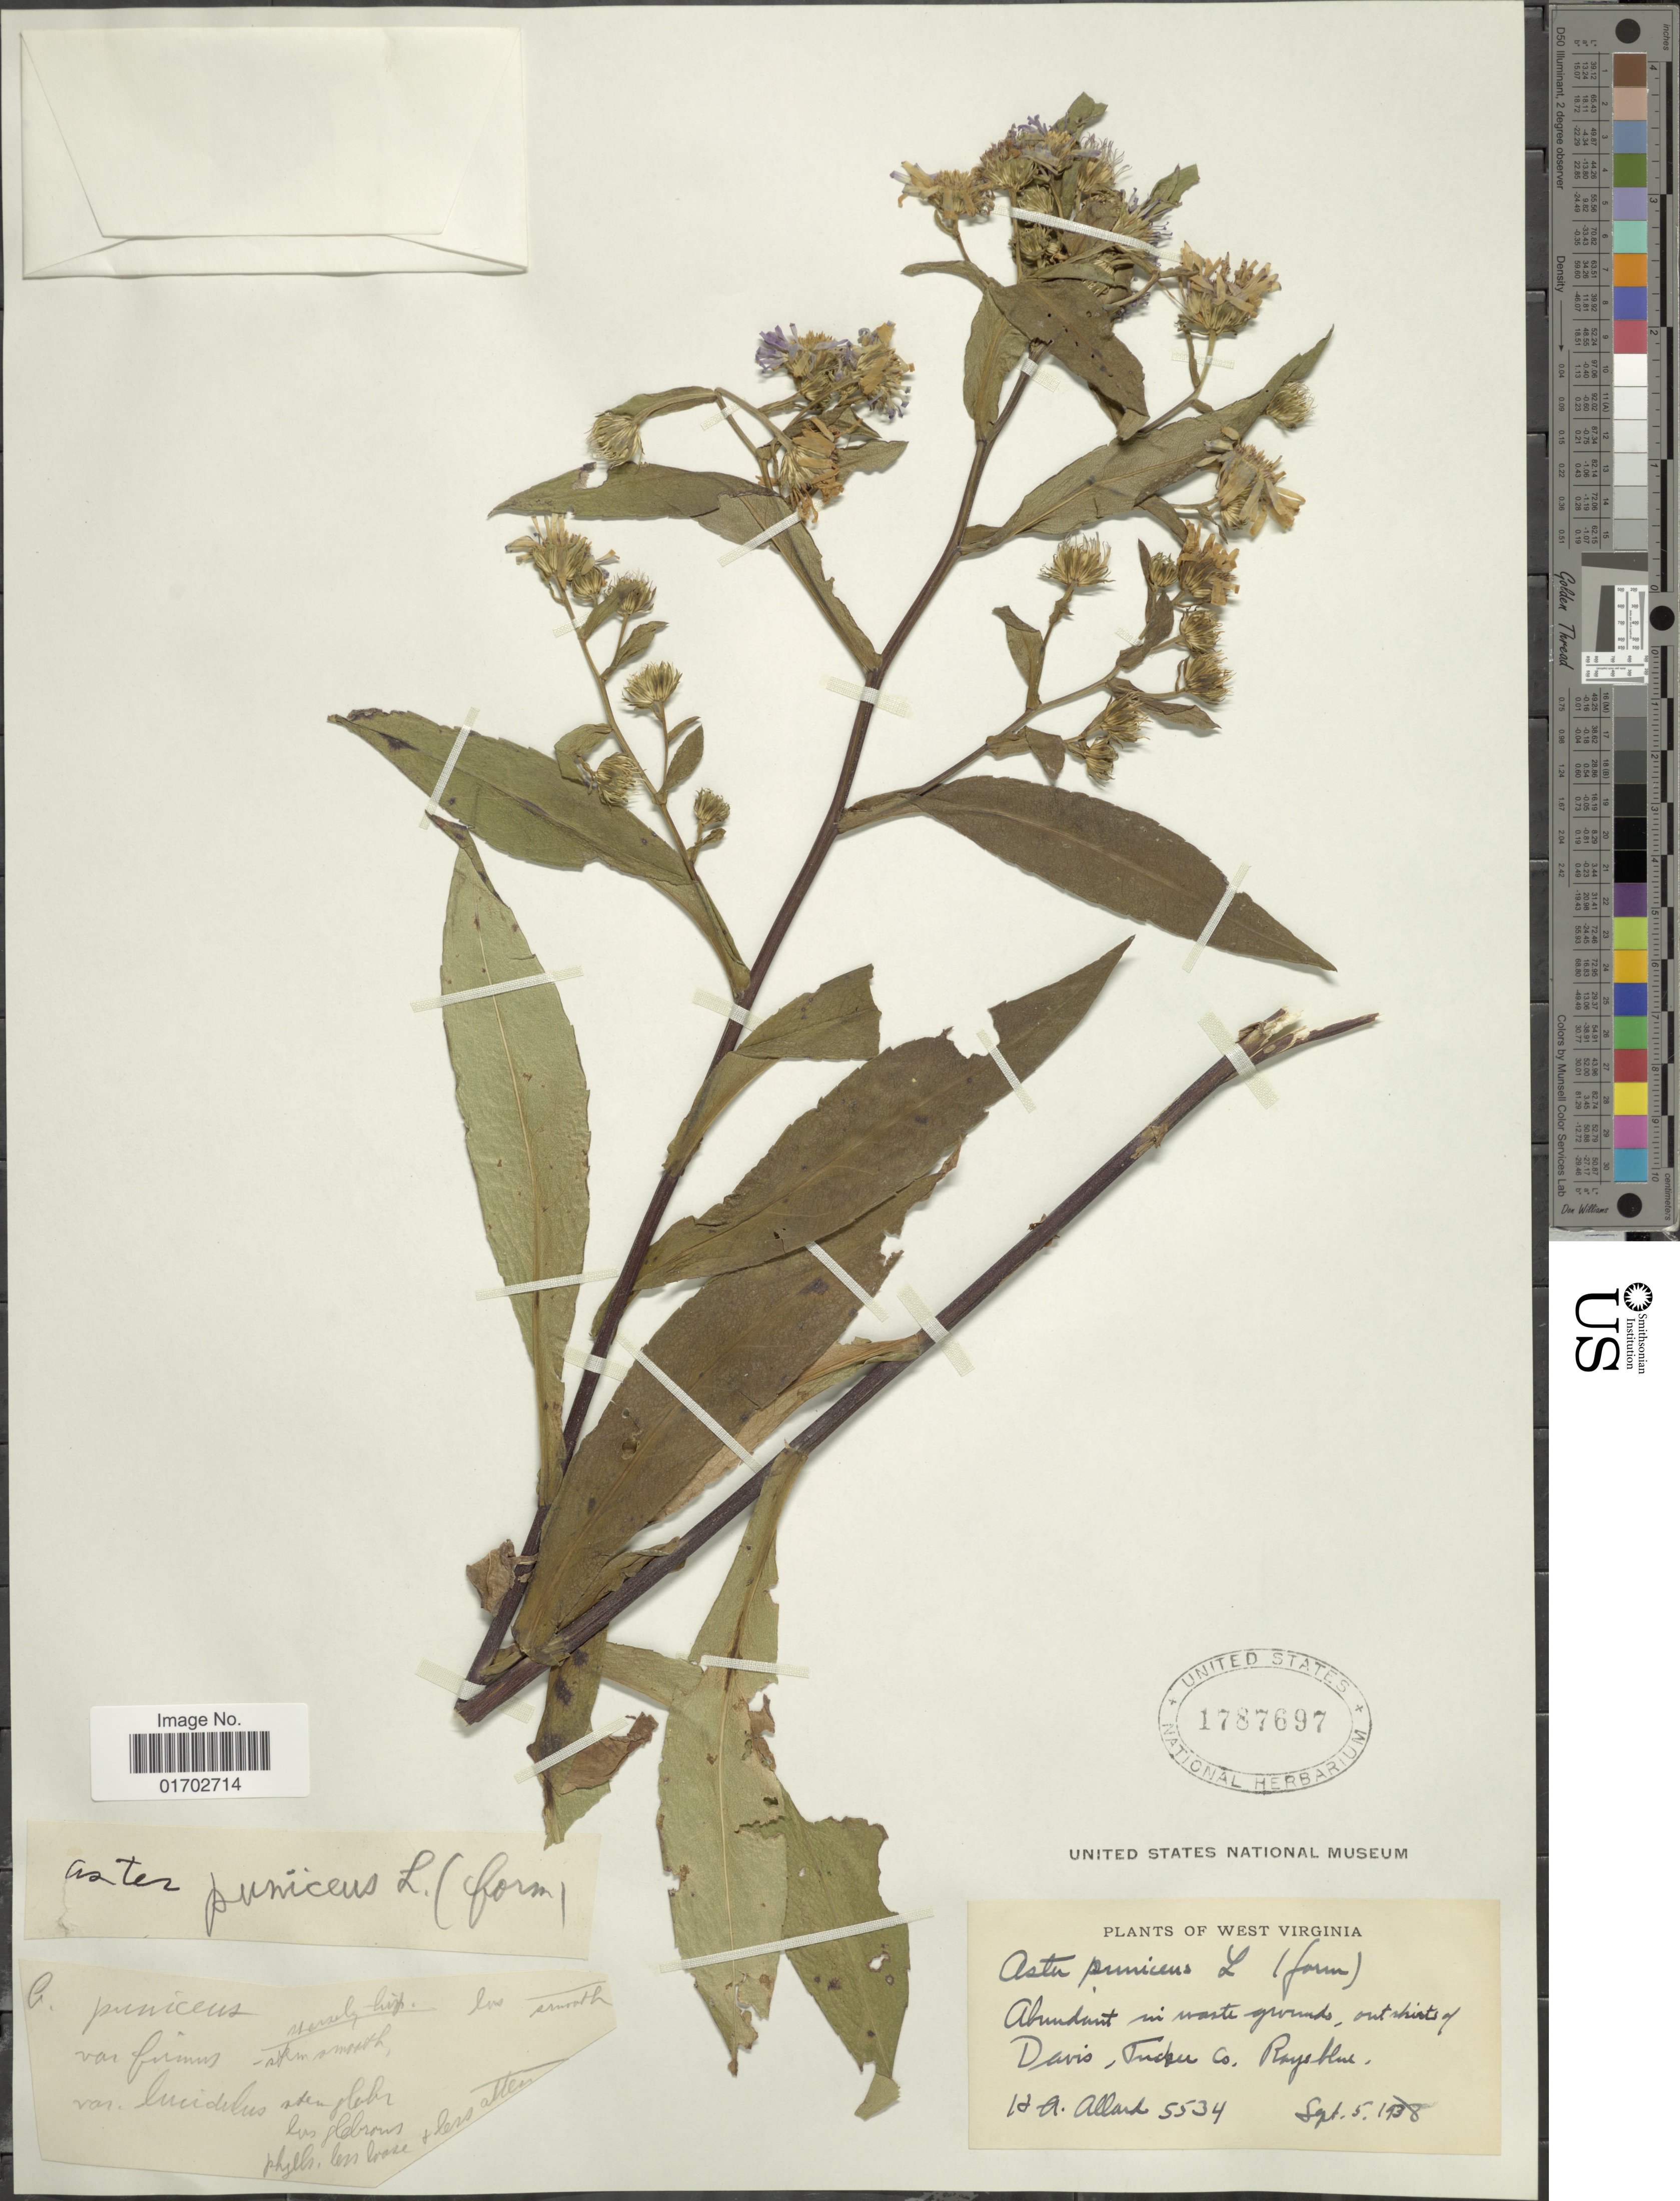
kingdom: Plantae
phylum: Tracheophyta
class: Magnoliopsida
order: Asterales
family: Asteraceae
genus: Symphyotrichum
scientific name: Symphyotrichum puniceum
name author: (L.) Á. Löve & D. Löve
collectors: H. A. Allard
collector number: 5534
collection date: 1938-09-05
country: United States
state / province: West Virginia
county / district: Tucker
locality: Abundant in water grounds, outskirts of Davis, Tucker Co.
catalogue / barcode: US 1787697